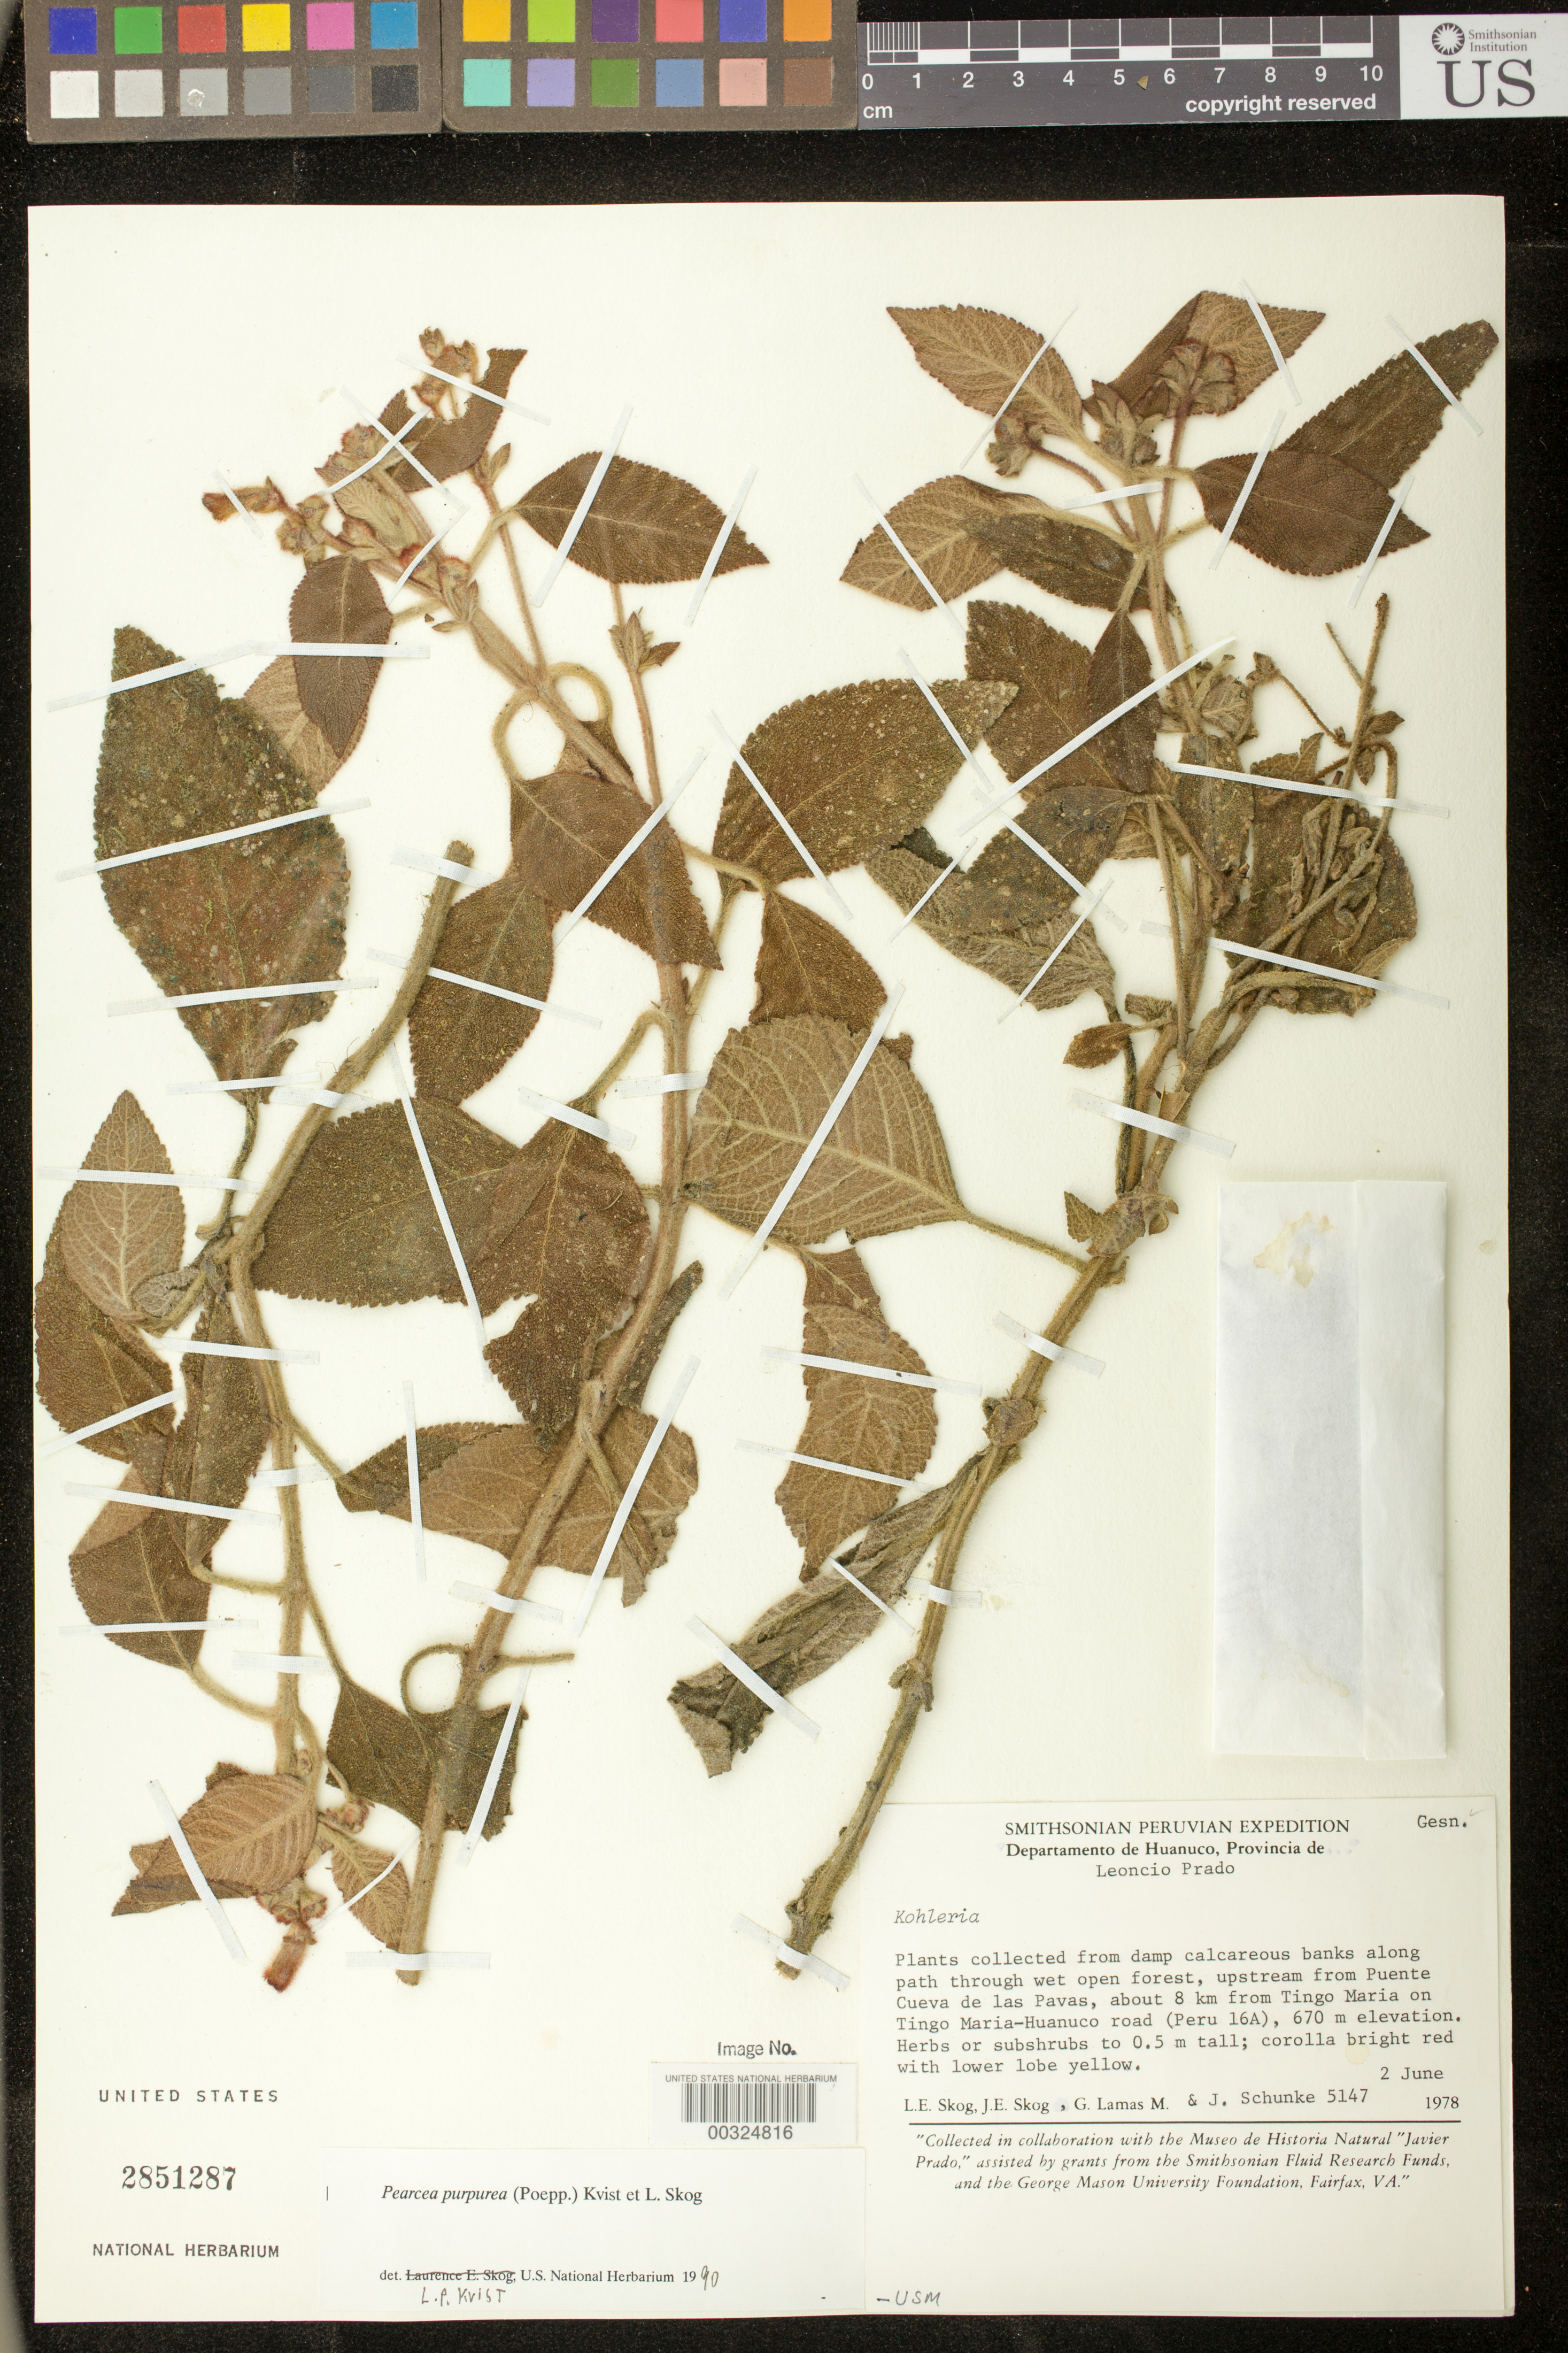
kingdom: Plantae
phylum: Tracheophyta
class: Magnoliopsida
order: Lamiales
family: Gesneriaceae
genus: Pearcea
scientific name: Pearcea purpurea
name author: (Poepp.) L.P. Kvist & L.E. Skog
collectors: L. E. Skog, J. E. Skog, G. Lamas M. & J. Schunke Vigo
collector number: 5147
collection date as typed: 02 Jun 1978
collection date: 1978-06-02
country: Peru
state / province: Huánuco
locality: Prov. Leoncio Prado; upstream from Puente Cueva de Las Pavas, about 8 km from Tingo Maria on Tingo Maria - Huanuco road (Peru 16a)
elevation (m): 670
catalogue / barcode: US 2851287